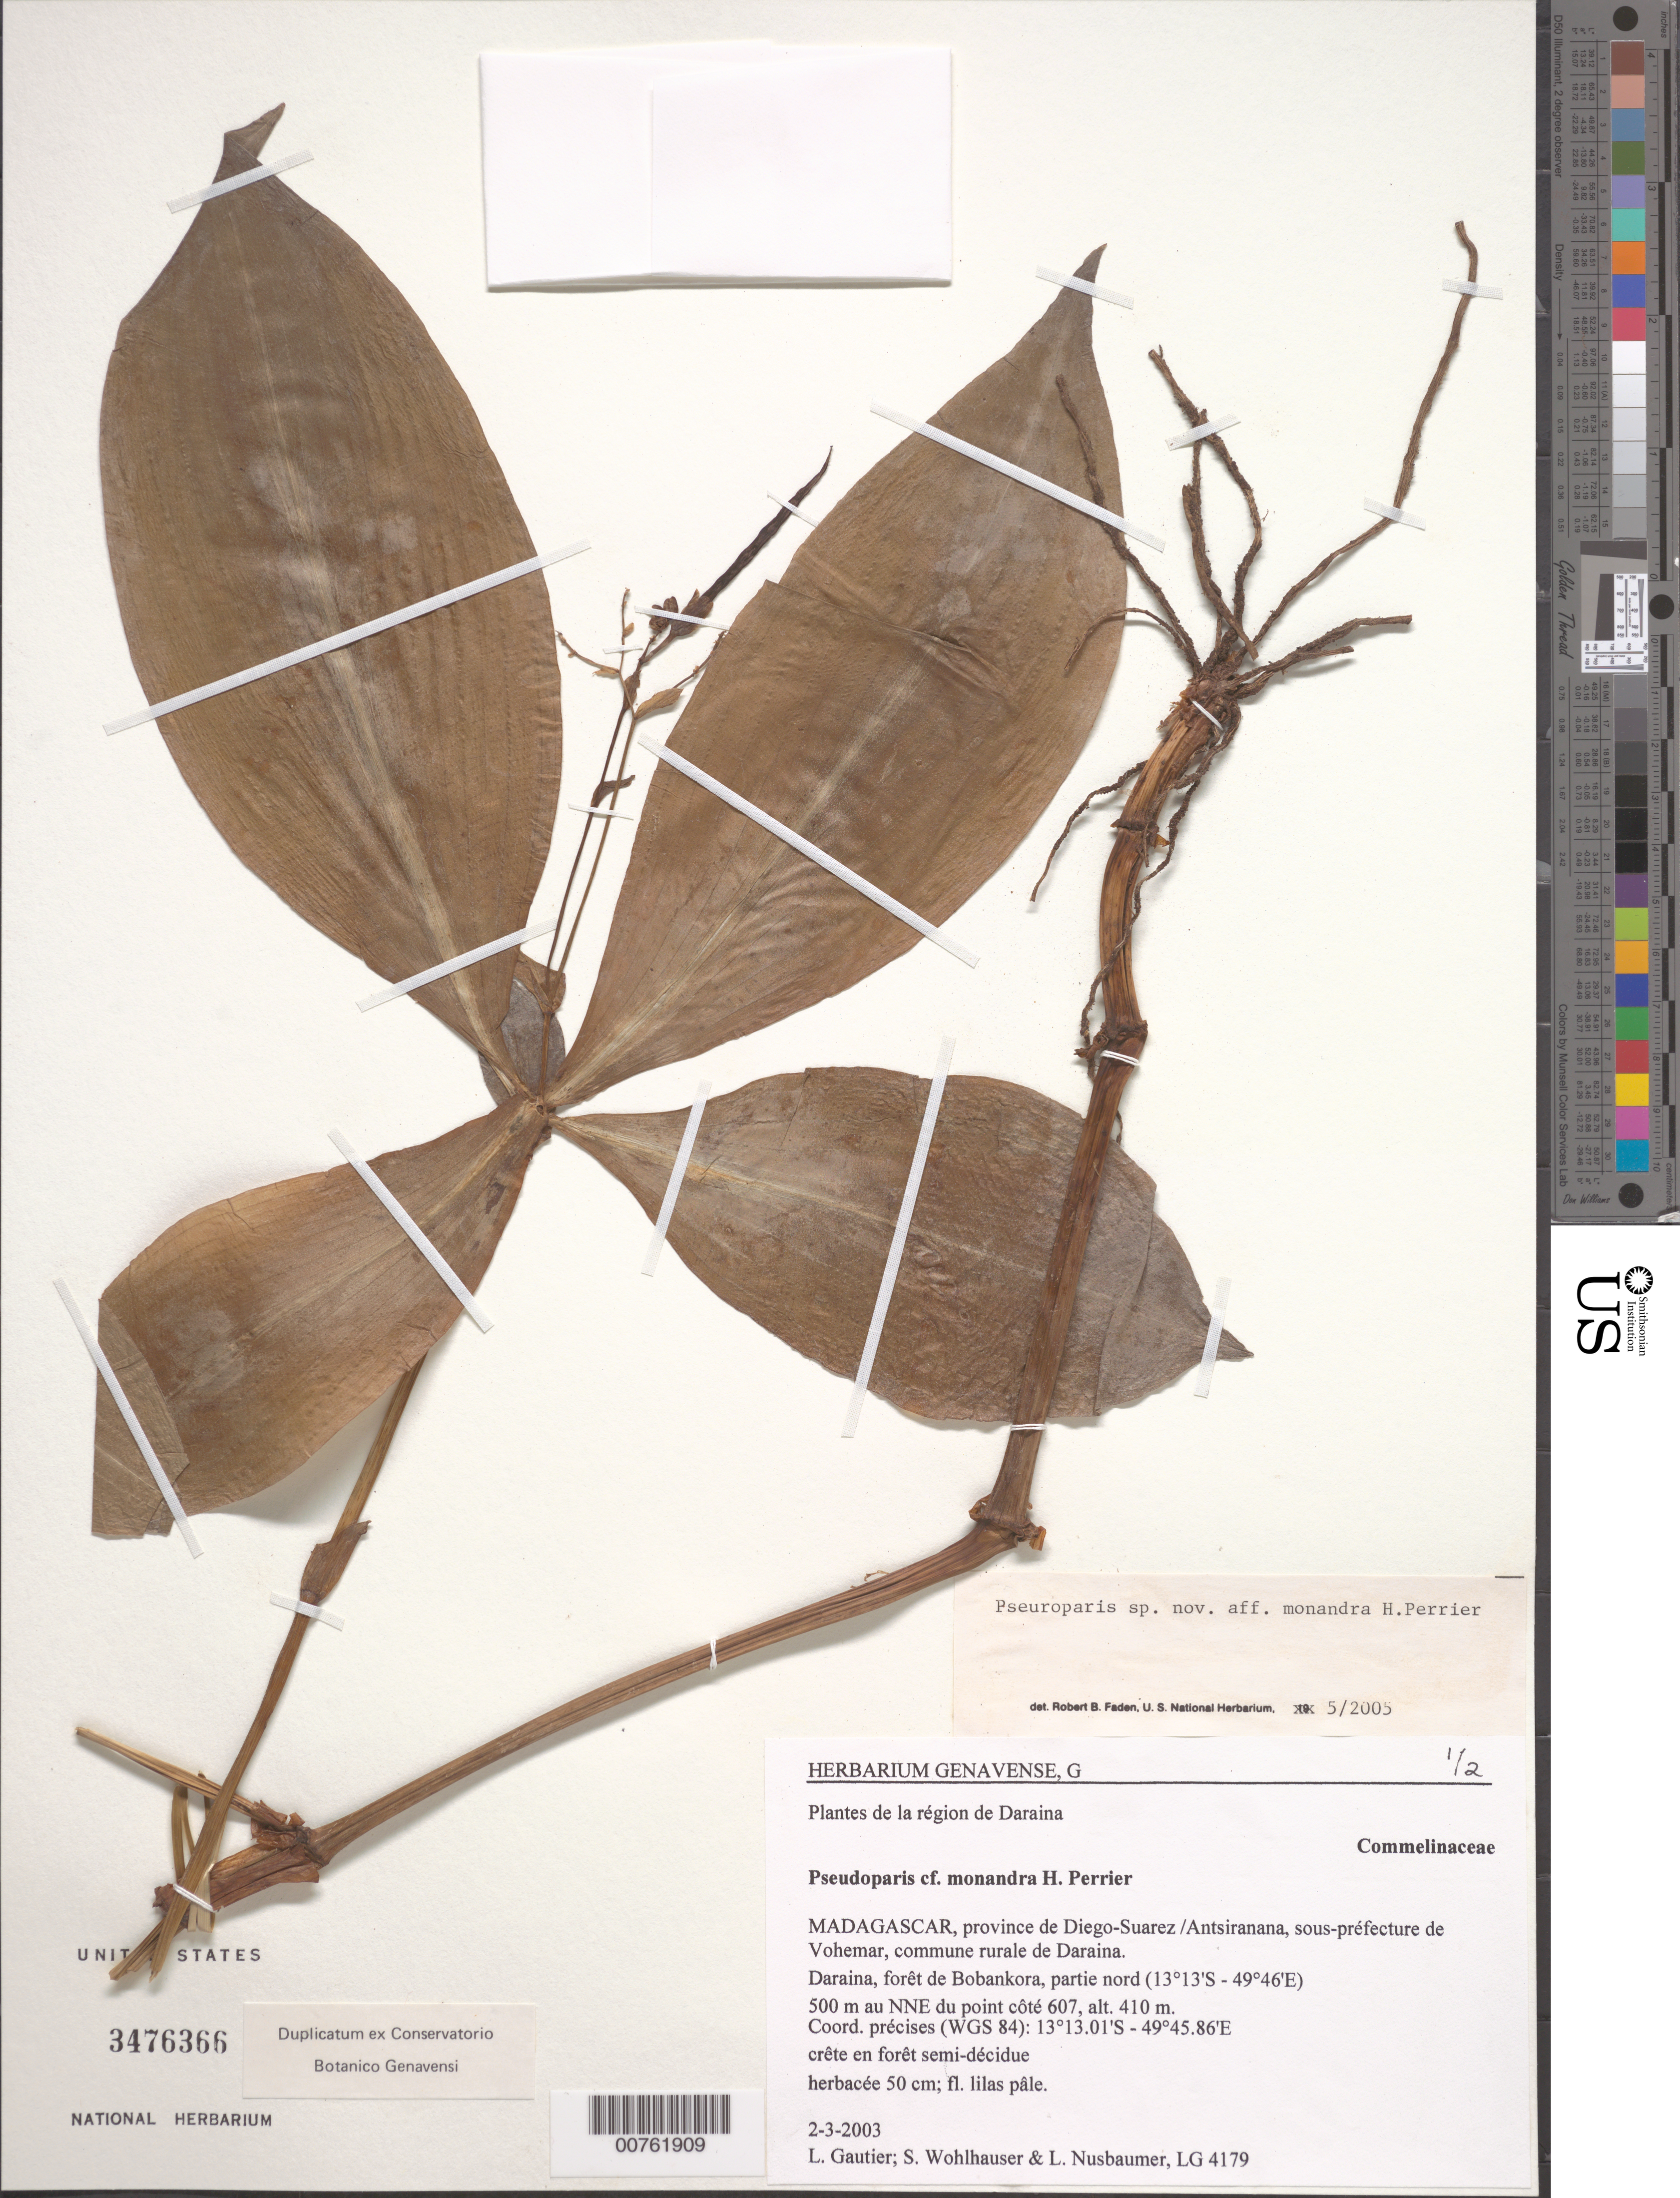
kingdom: Plantae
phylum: Tracheophyta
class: Liliopsida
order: Commelinales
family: Commelinaceae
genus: Pseudoparis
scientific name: Pseudoparis monandra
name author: H. Perrier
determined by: Faden, Robert B., (US), Smithsonian Institution - National Museum of Natural History (UNITED STATES)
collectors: L. Gautier et al.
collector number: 4179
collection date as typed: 02 Mar 2003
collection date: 2003-03-02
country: Madagascar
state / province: Sava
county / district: Vohémar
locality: Daraina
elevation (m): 410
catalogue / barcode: US 3476366